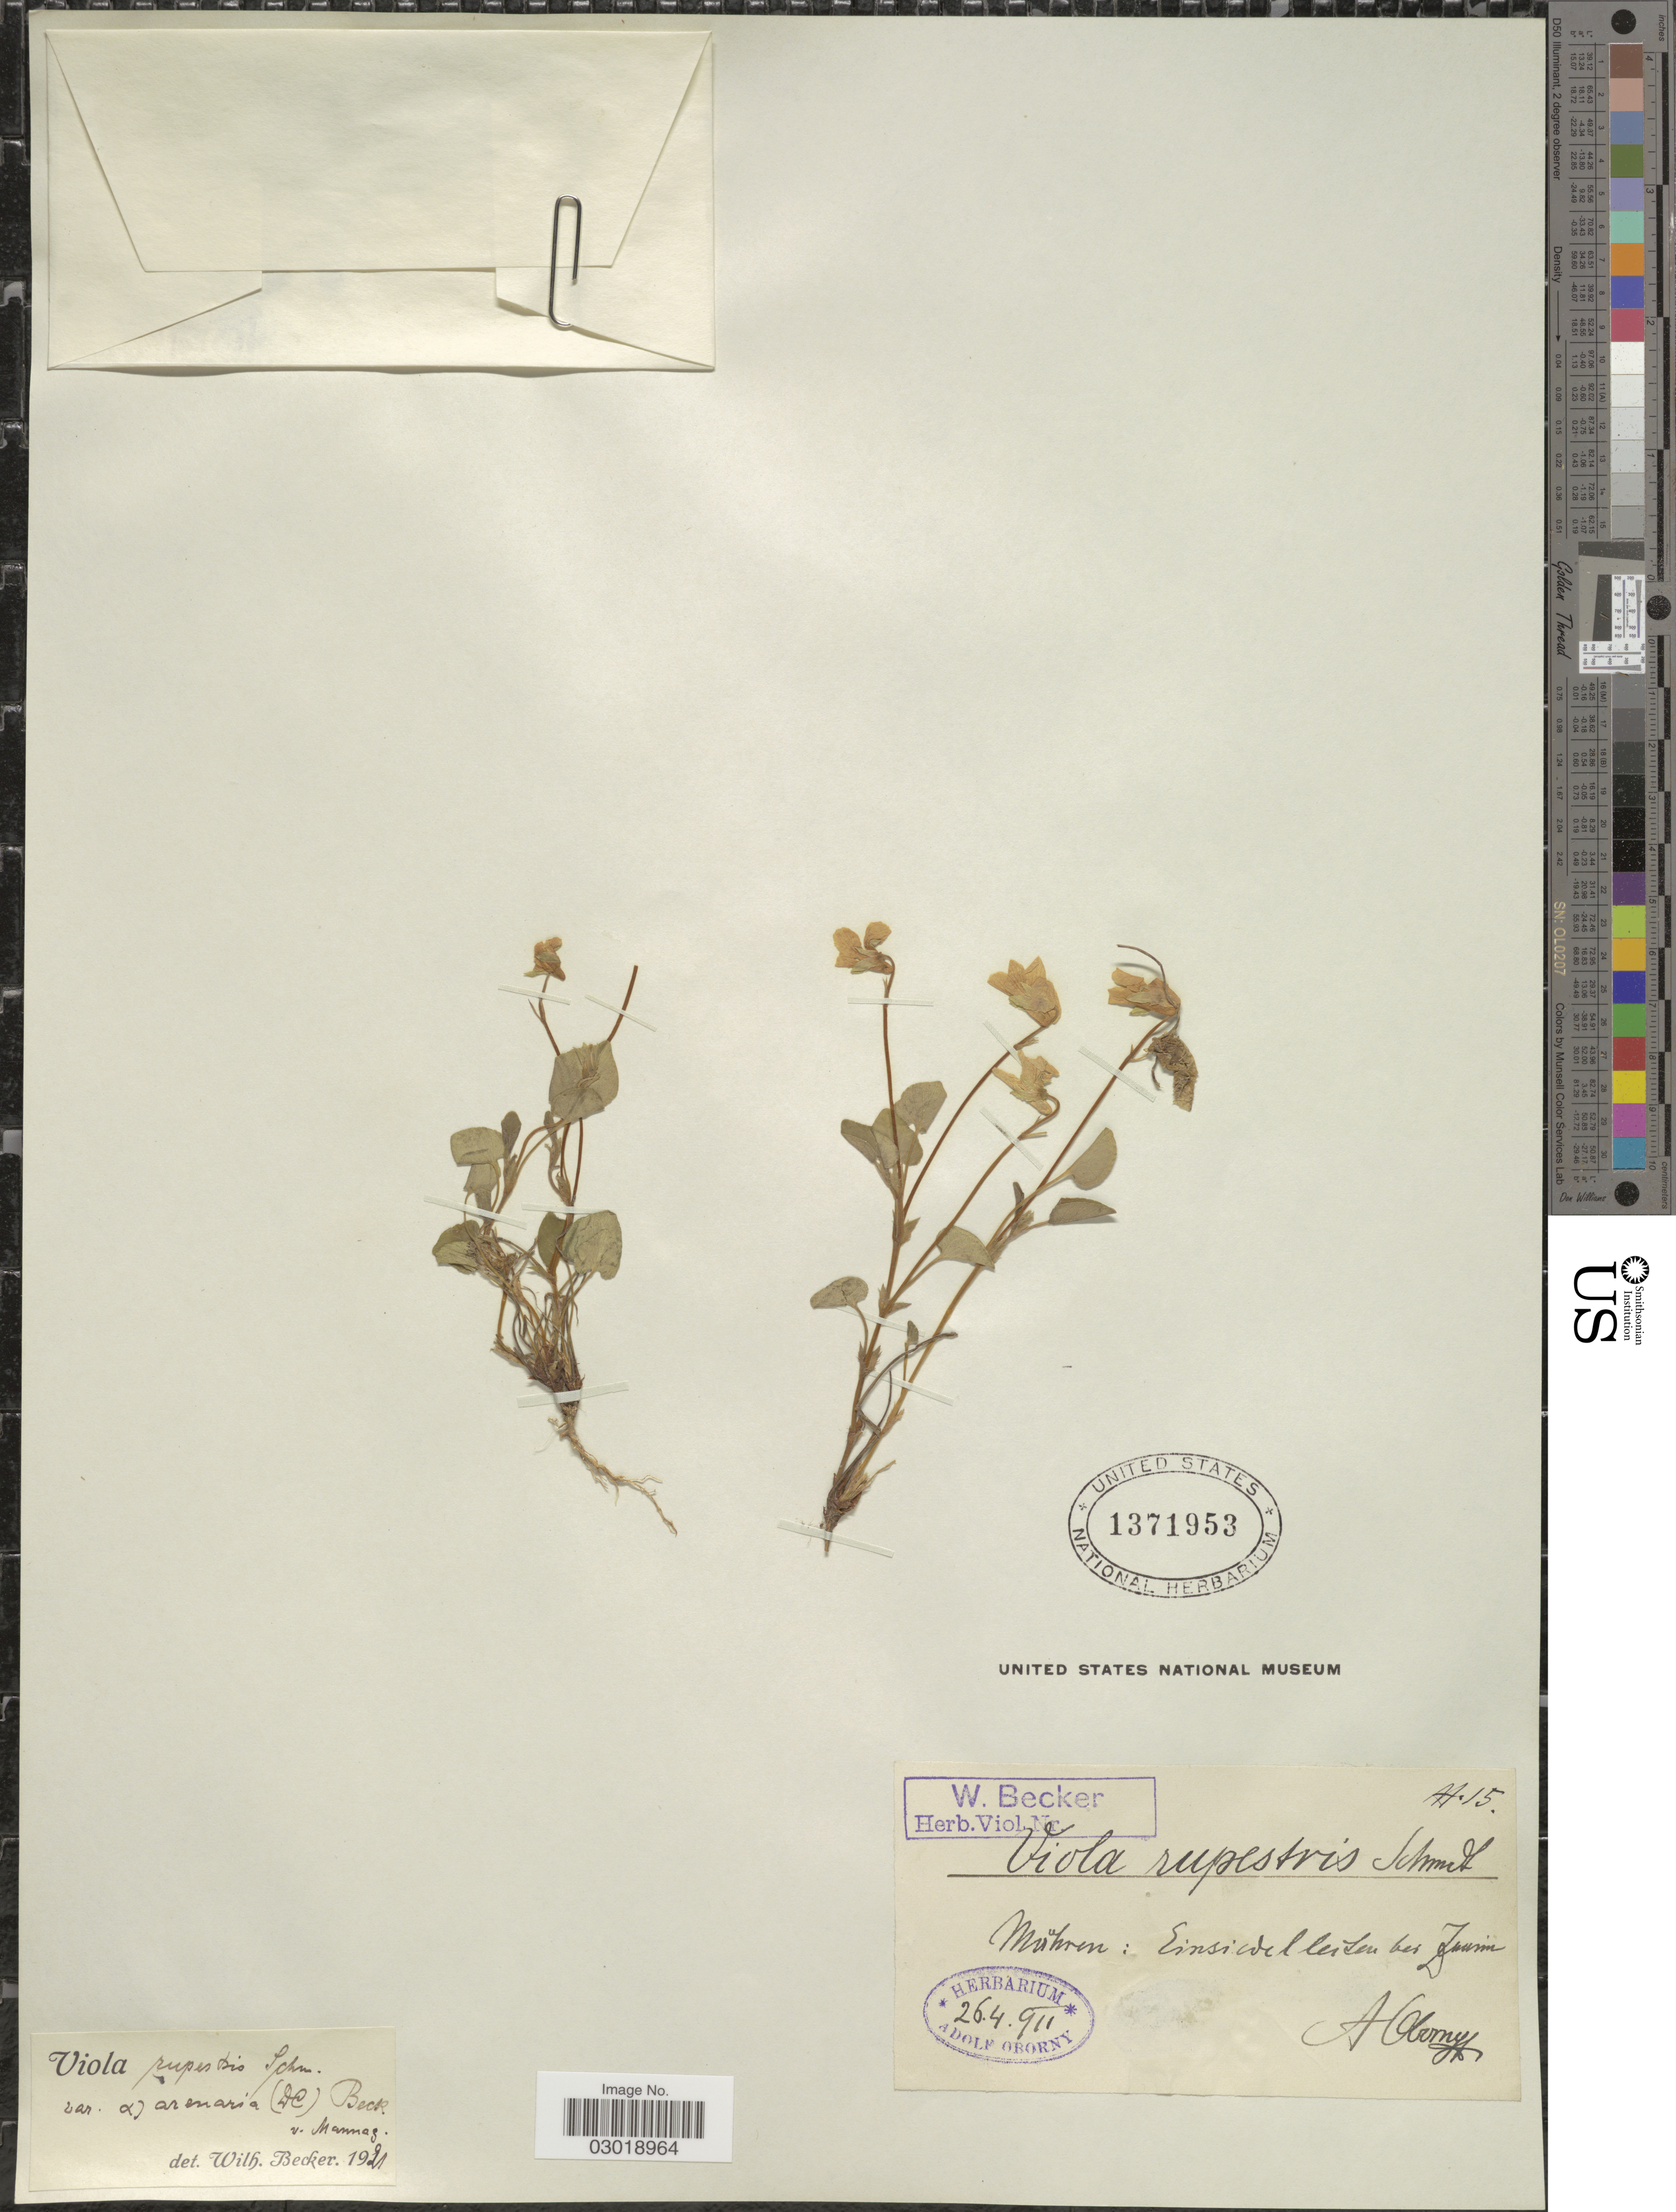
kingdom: Plantae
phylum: Tracheophyta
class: Magnoliopsida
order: Malpighiales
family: Violaceae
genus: Viola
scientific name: Viola rupestris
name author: F.W. Schmidt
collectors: A. Oborny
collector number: H15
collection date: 1911-04-26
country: Czechia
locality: Mähren: Einsiwelleiten [interpreted] bei Znaim.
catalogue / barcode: US 1371953